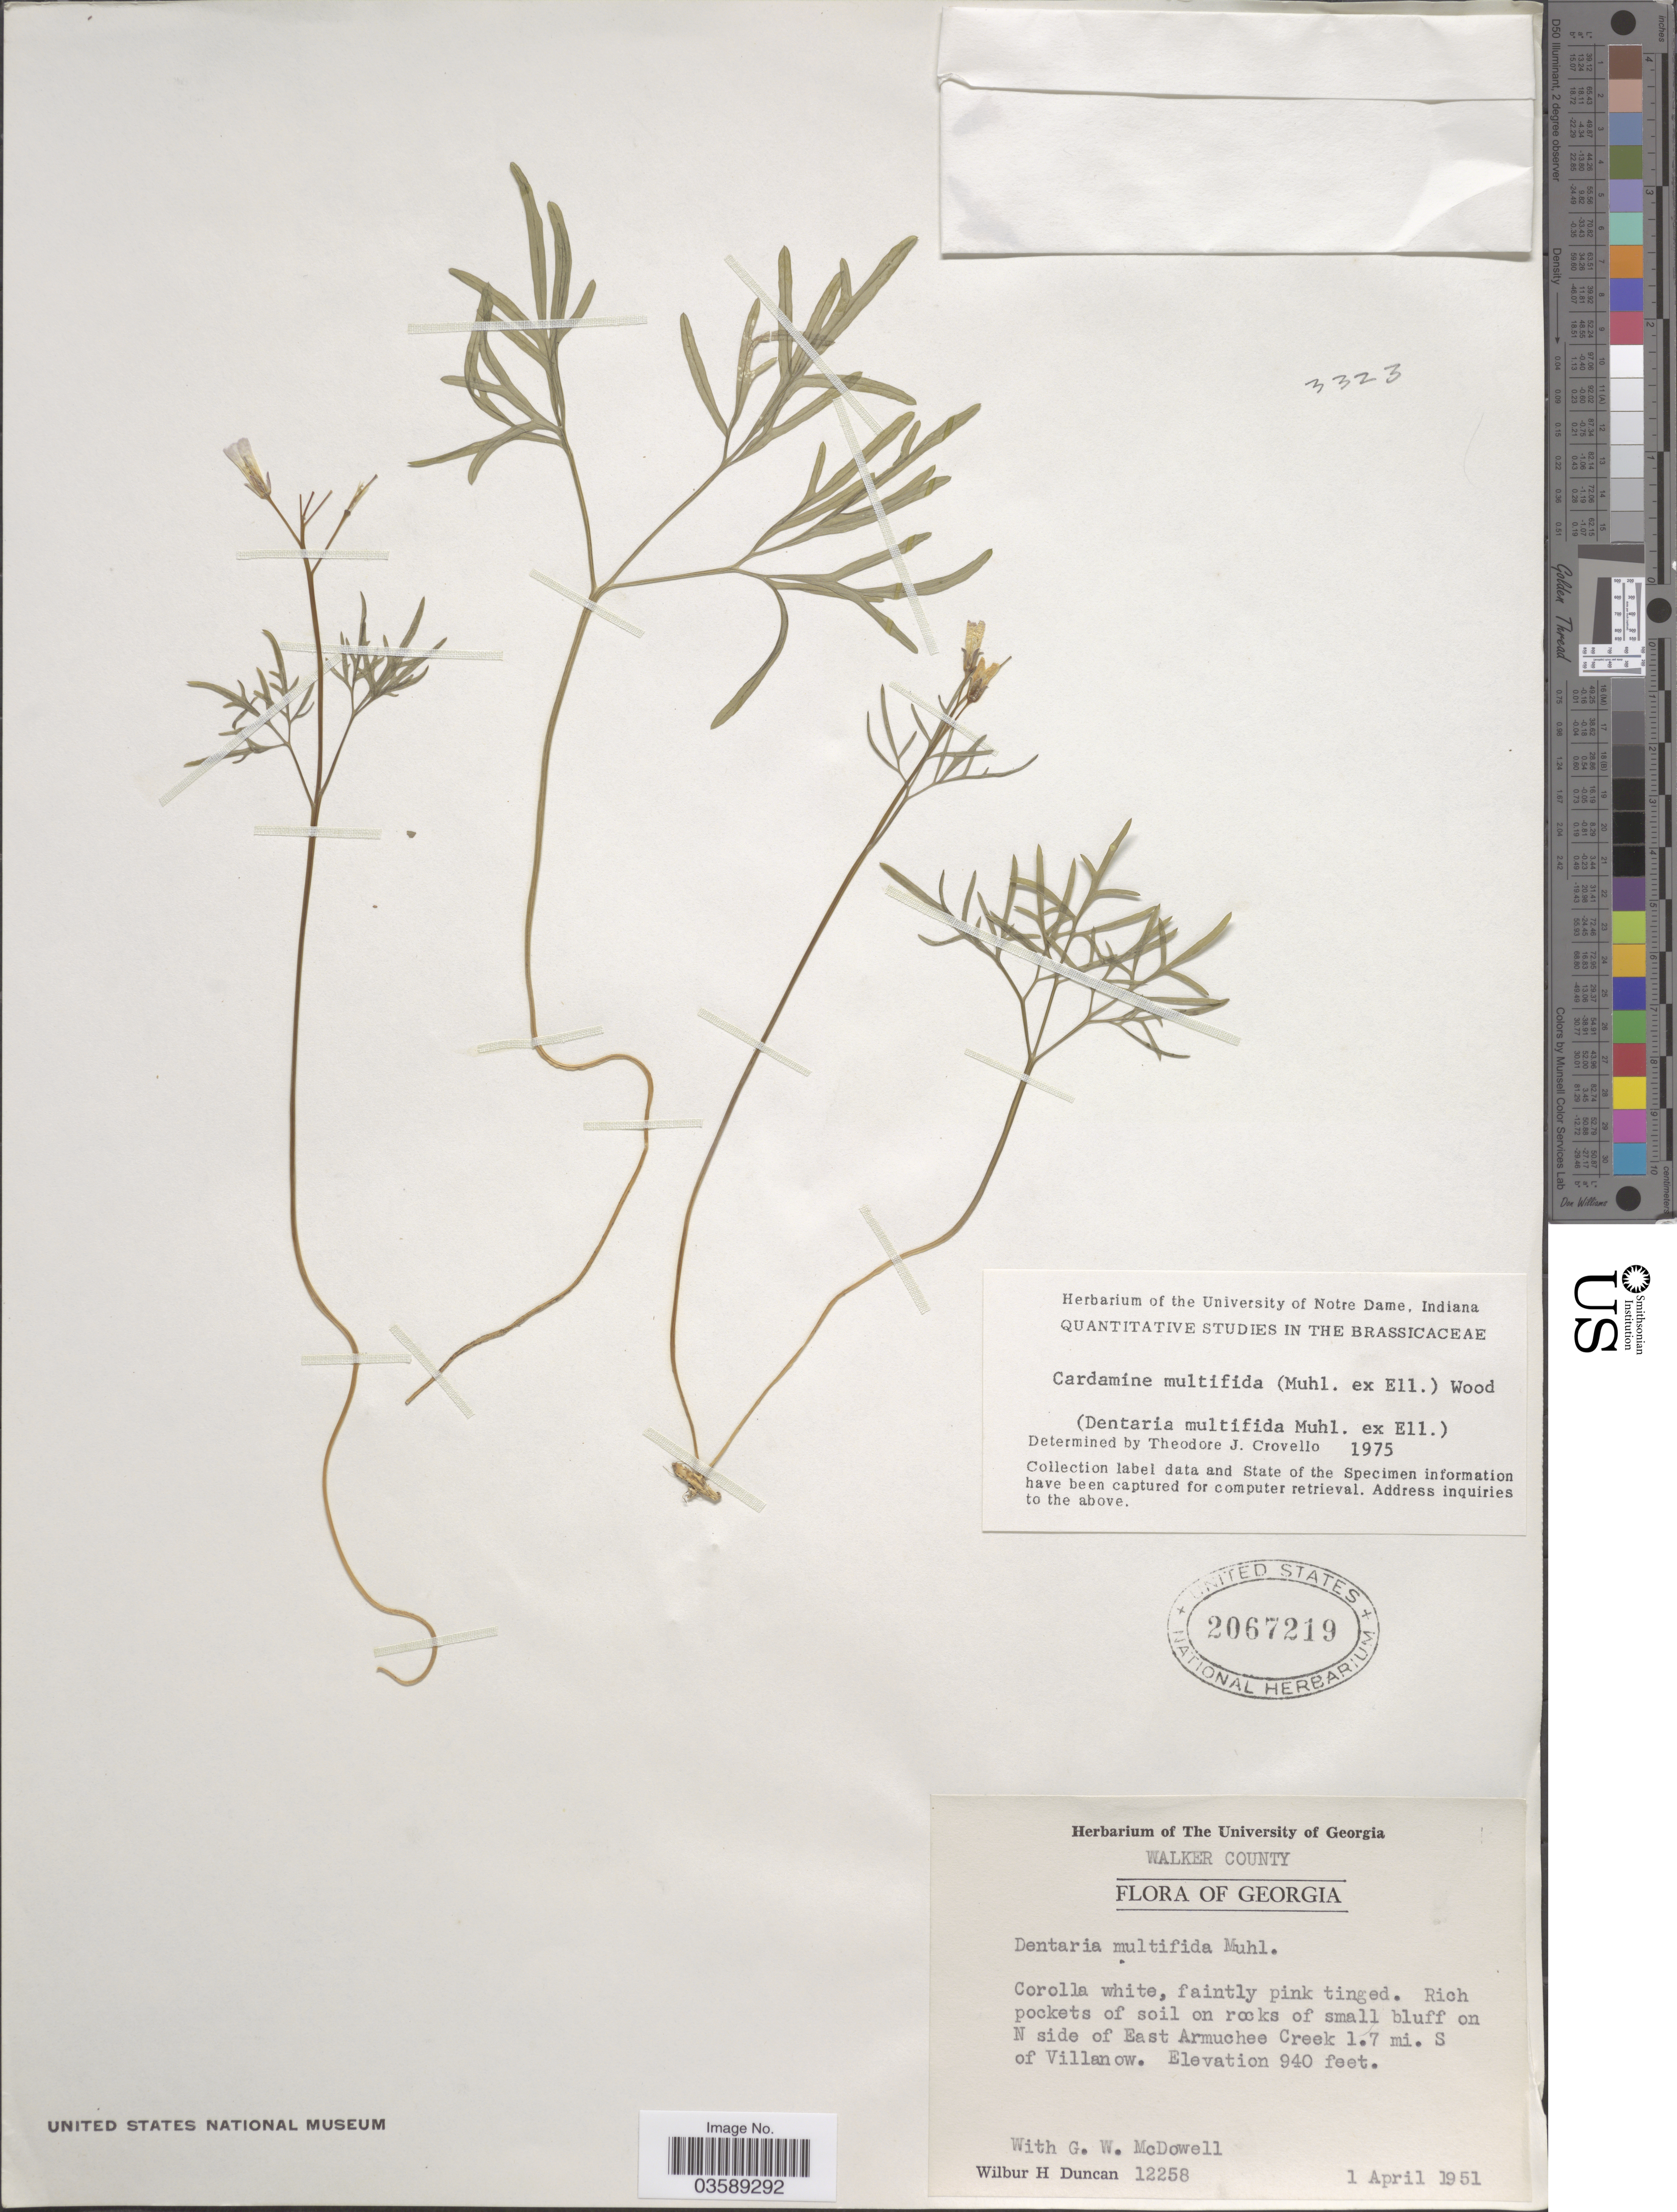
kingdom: Plantae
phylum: Tracheophyta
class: Magnoliopsida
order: Brassicales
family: Brassicaceae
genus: Cardamine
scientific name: Cardamine multifolia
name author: Rydb.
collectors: W. H. Duncan & G. McDowell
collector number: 12258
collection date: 1951-04-01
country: United States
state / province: Georgia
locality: Walker County. N side of East Armuchee Creek 1.7 mi. S of Villanow.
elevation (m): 287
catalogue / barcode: US 2067219